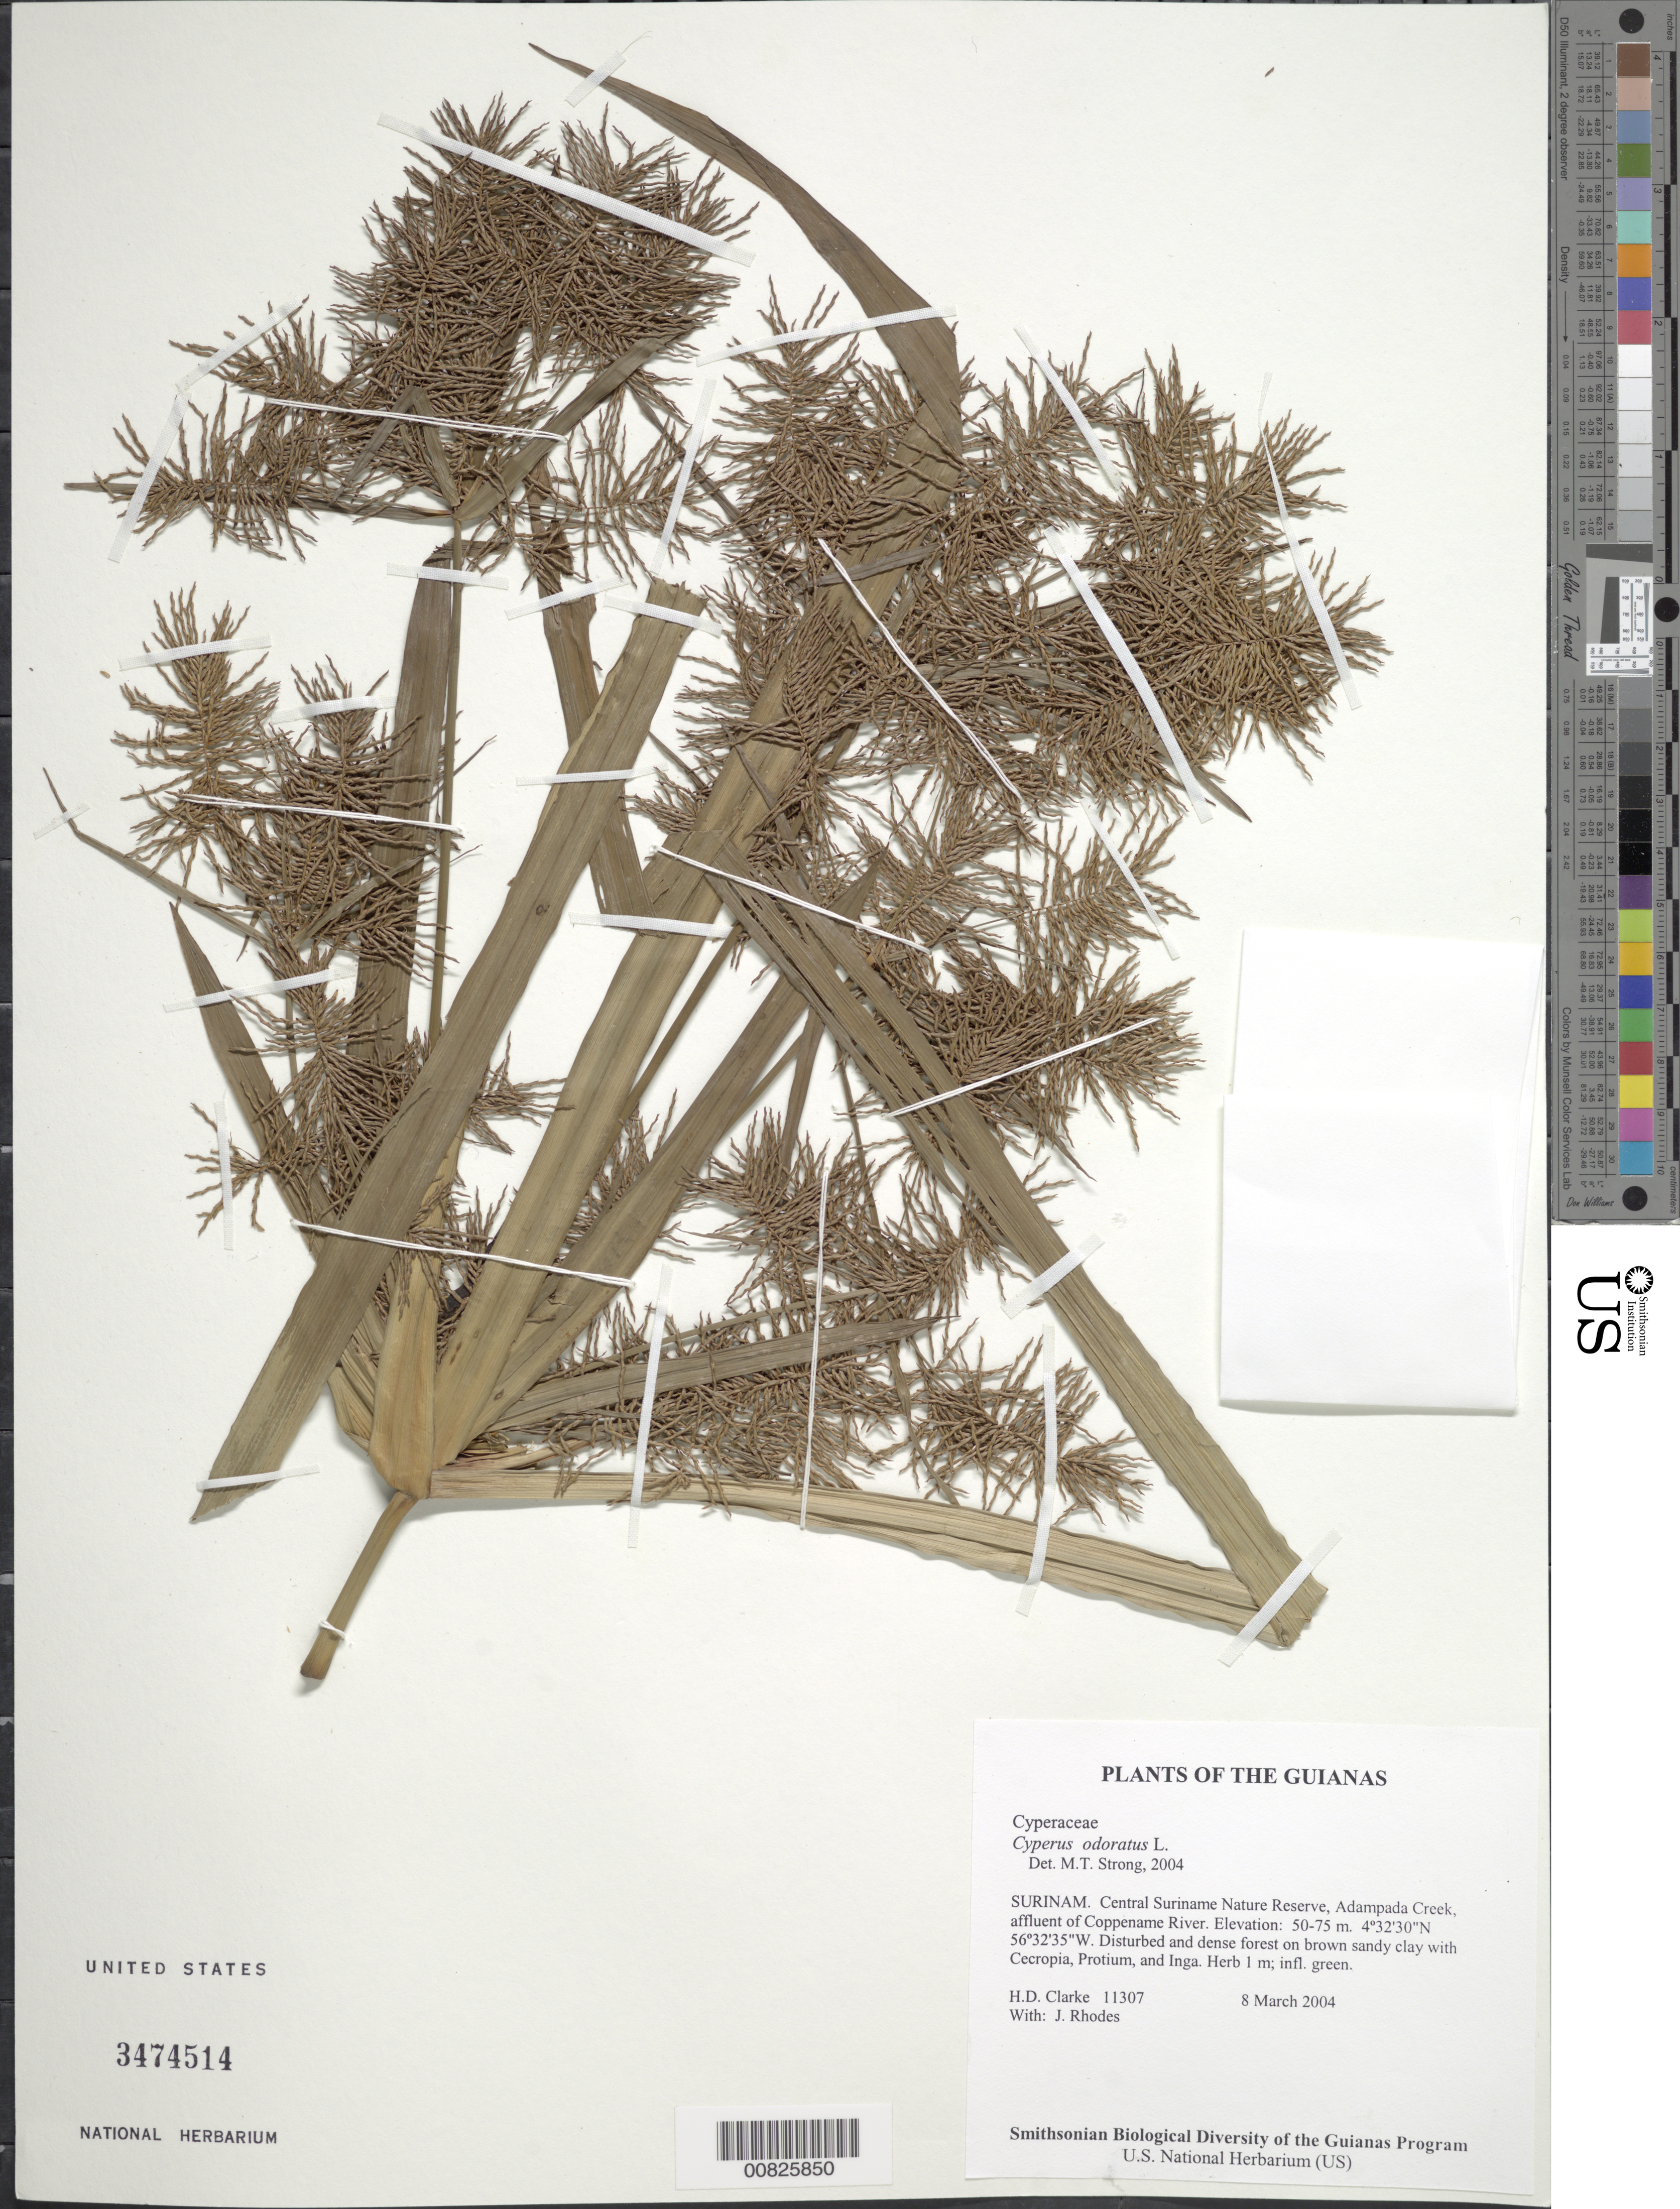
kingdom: Plantae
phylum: Tracheophyta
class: Liliopsida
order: Poales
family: Cyperaceae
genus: Cyperus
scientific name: Cyperus odoratus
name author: L.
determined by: Strong, M. T., (US), Smithsonian Institution - National Museum of Natural History (UNITED STATES)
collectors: H. D. Clarke & J. Rhodes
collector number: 11307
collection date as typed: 8 March 2004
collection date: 2004-03-08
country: Suriname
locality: Central Suriname Nature Reserve, Adampada Creek, affluent of Coppename River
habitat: Disturbed and dense forest on brown sandy clay with Cecropia, Protium, and Inga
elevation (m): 50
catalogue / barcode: US 3474514